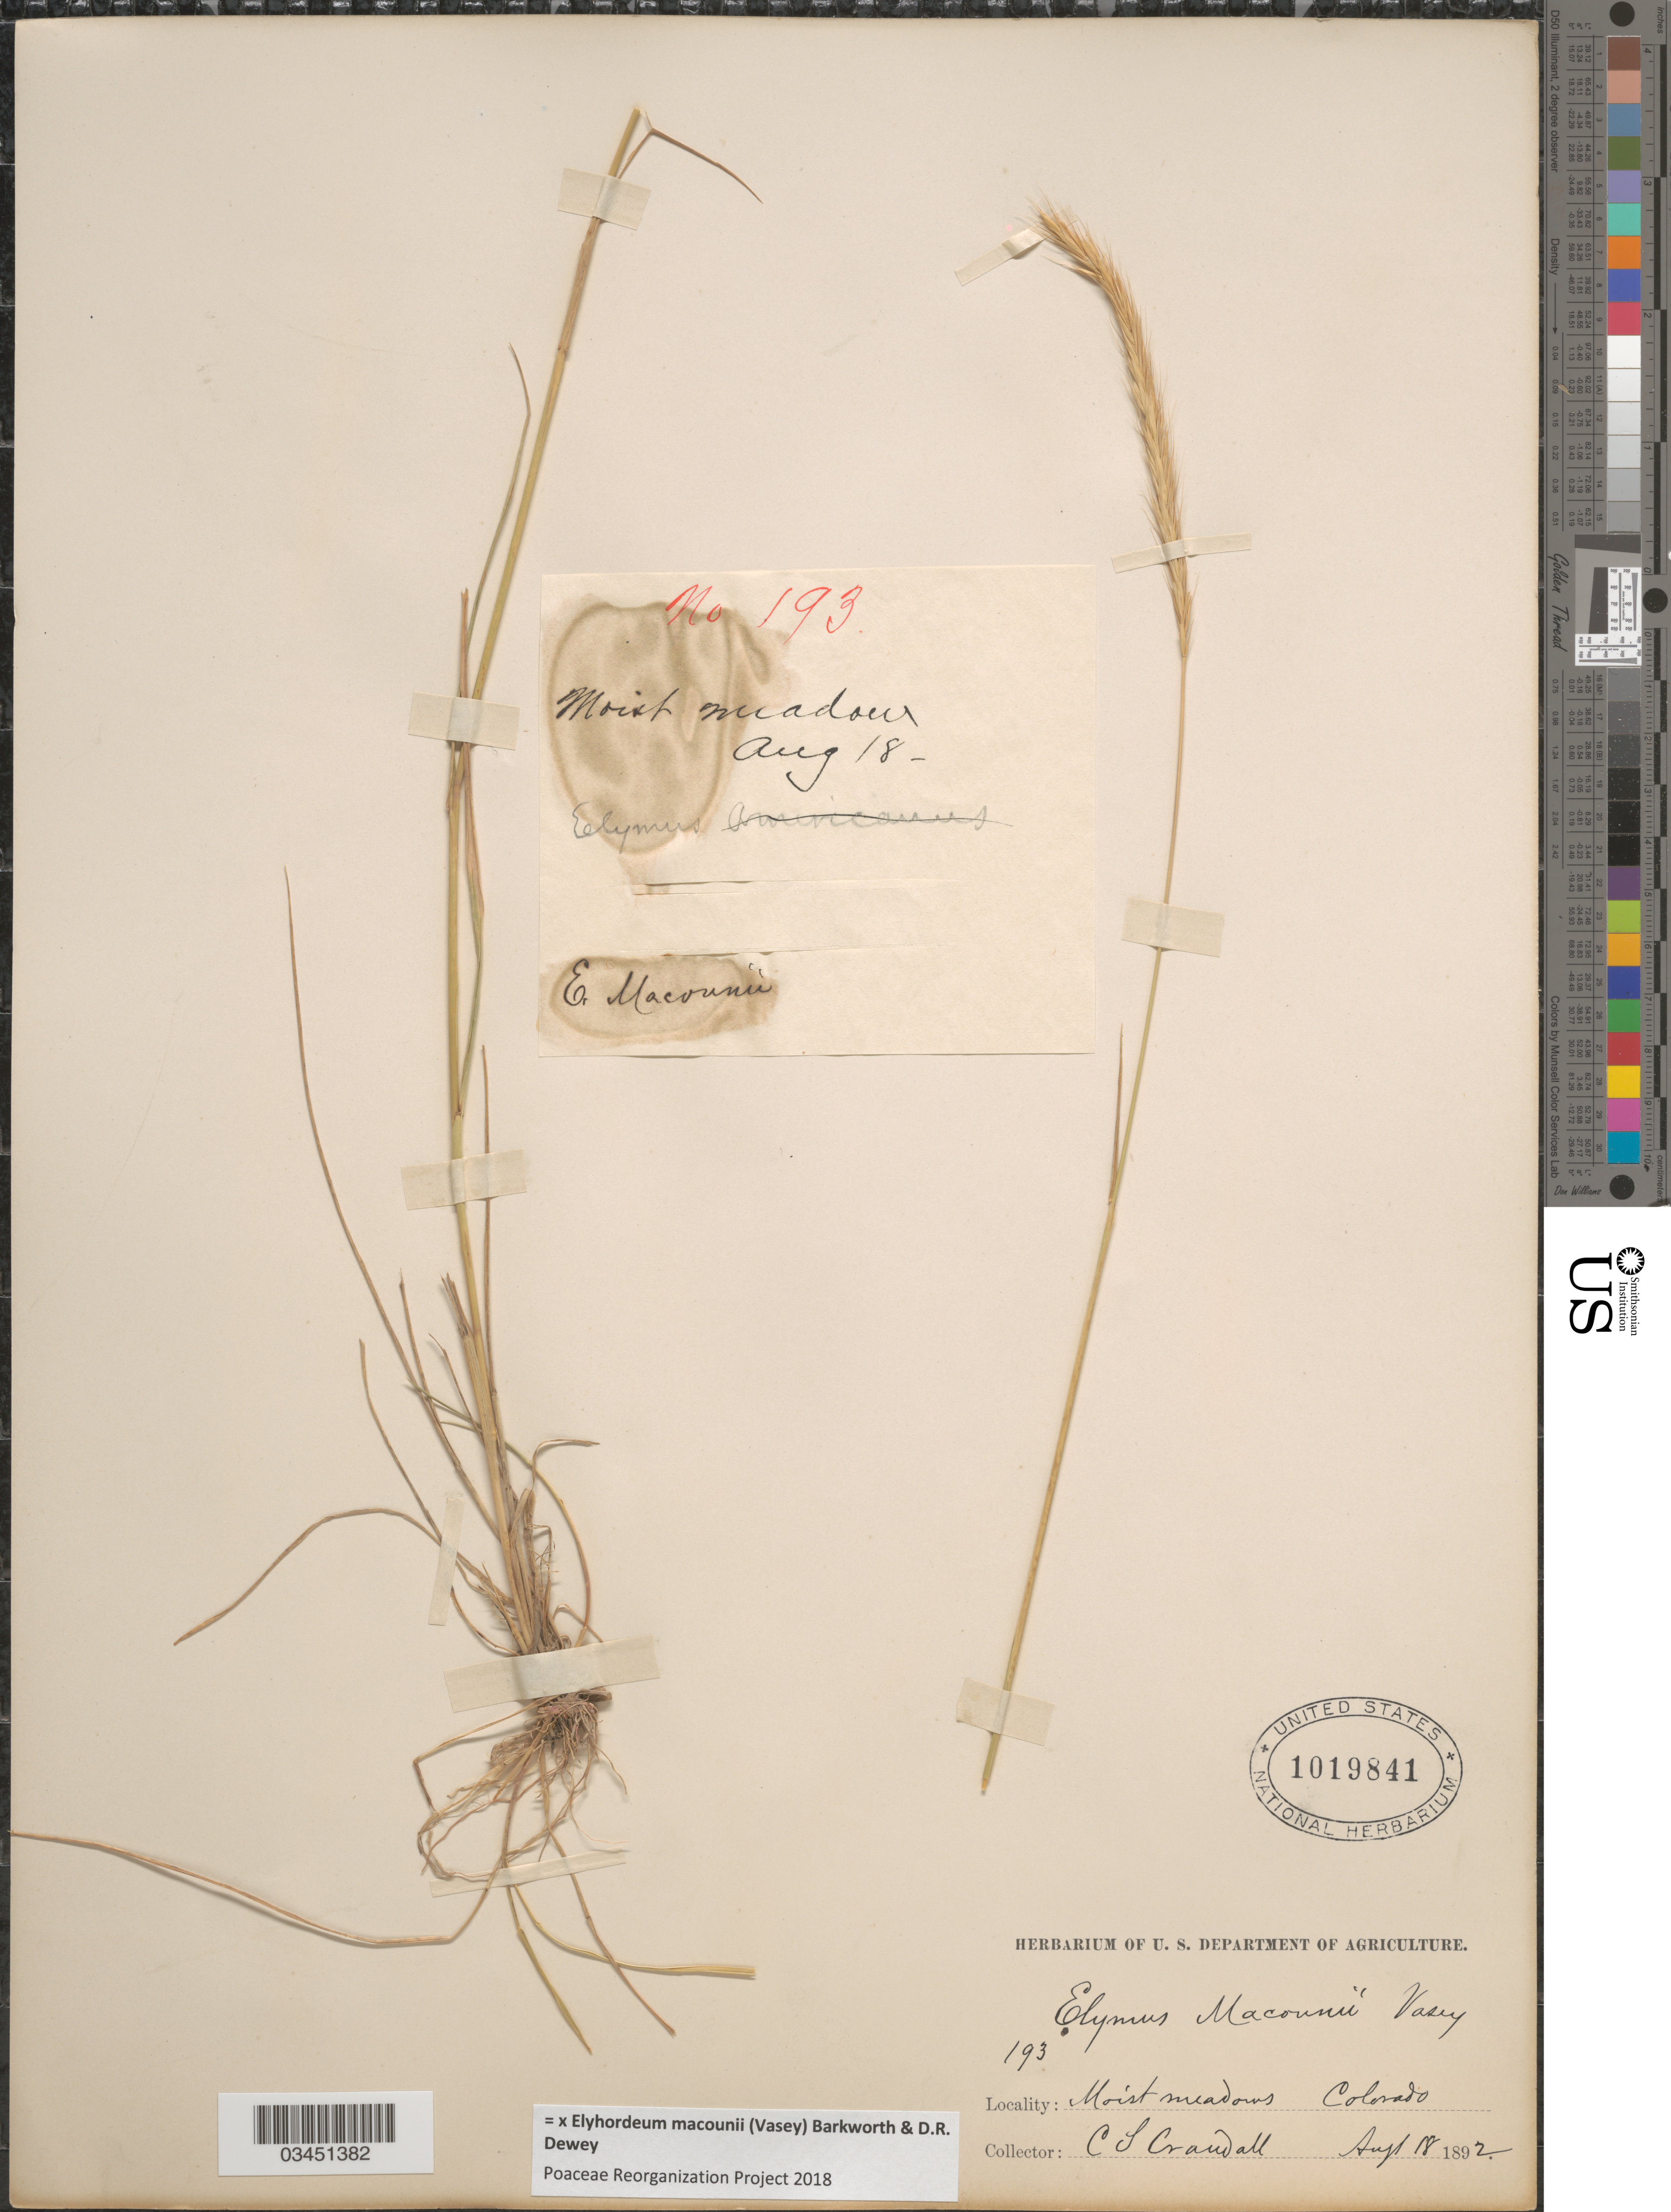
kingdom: Plantae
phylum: Tracheophyta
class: Liliopsida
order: Poales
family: Poaceae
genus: Elyhordeum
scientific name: x Elyhordeum macounii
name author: (Vasey) Barkworth & Dewey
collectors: C. Crandall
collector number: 193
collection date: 1892-08-18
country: United States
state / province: Colorado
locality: Moist meadows.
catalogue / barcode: US 1019841